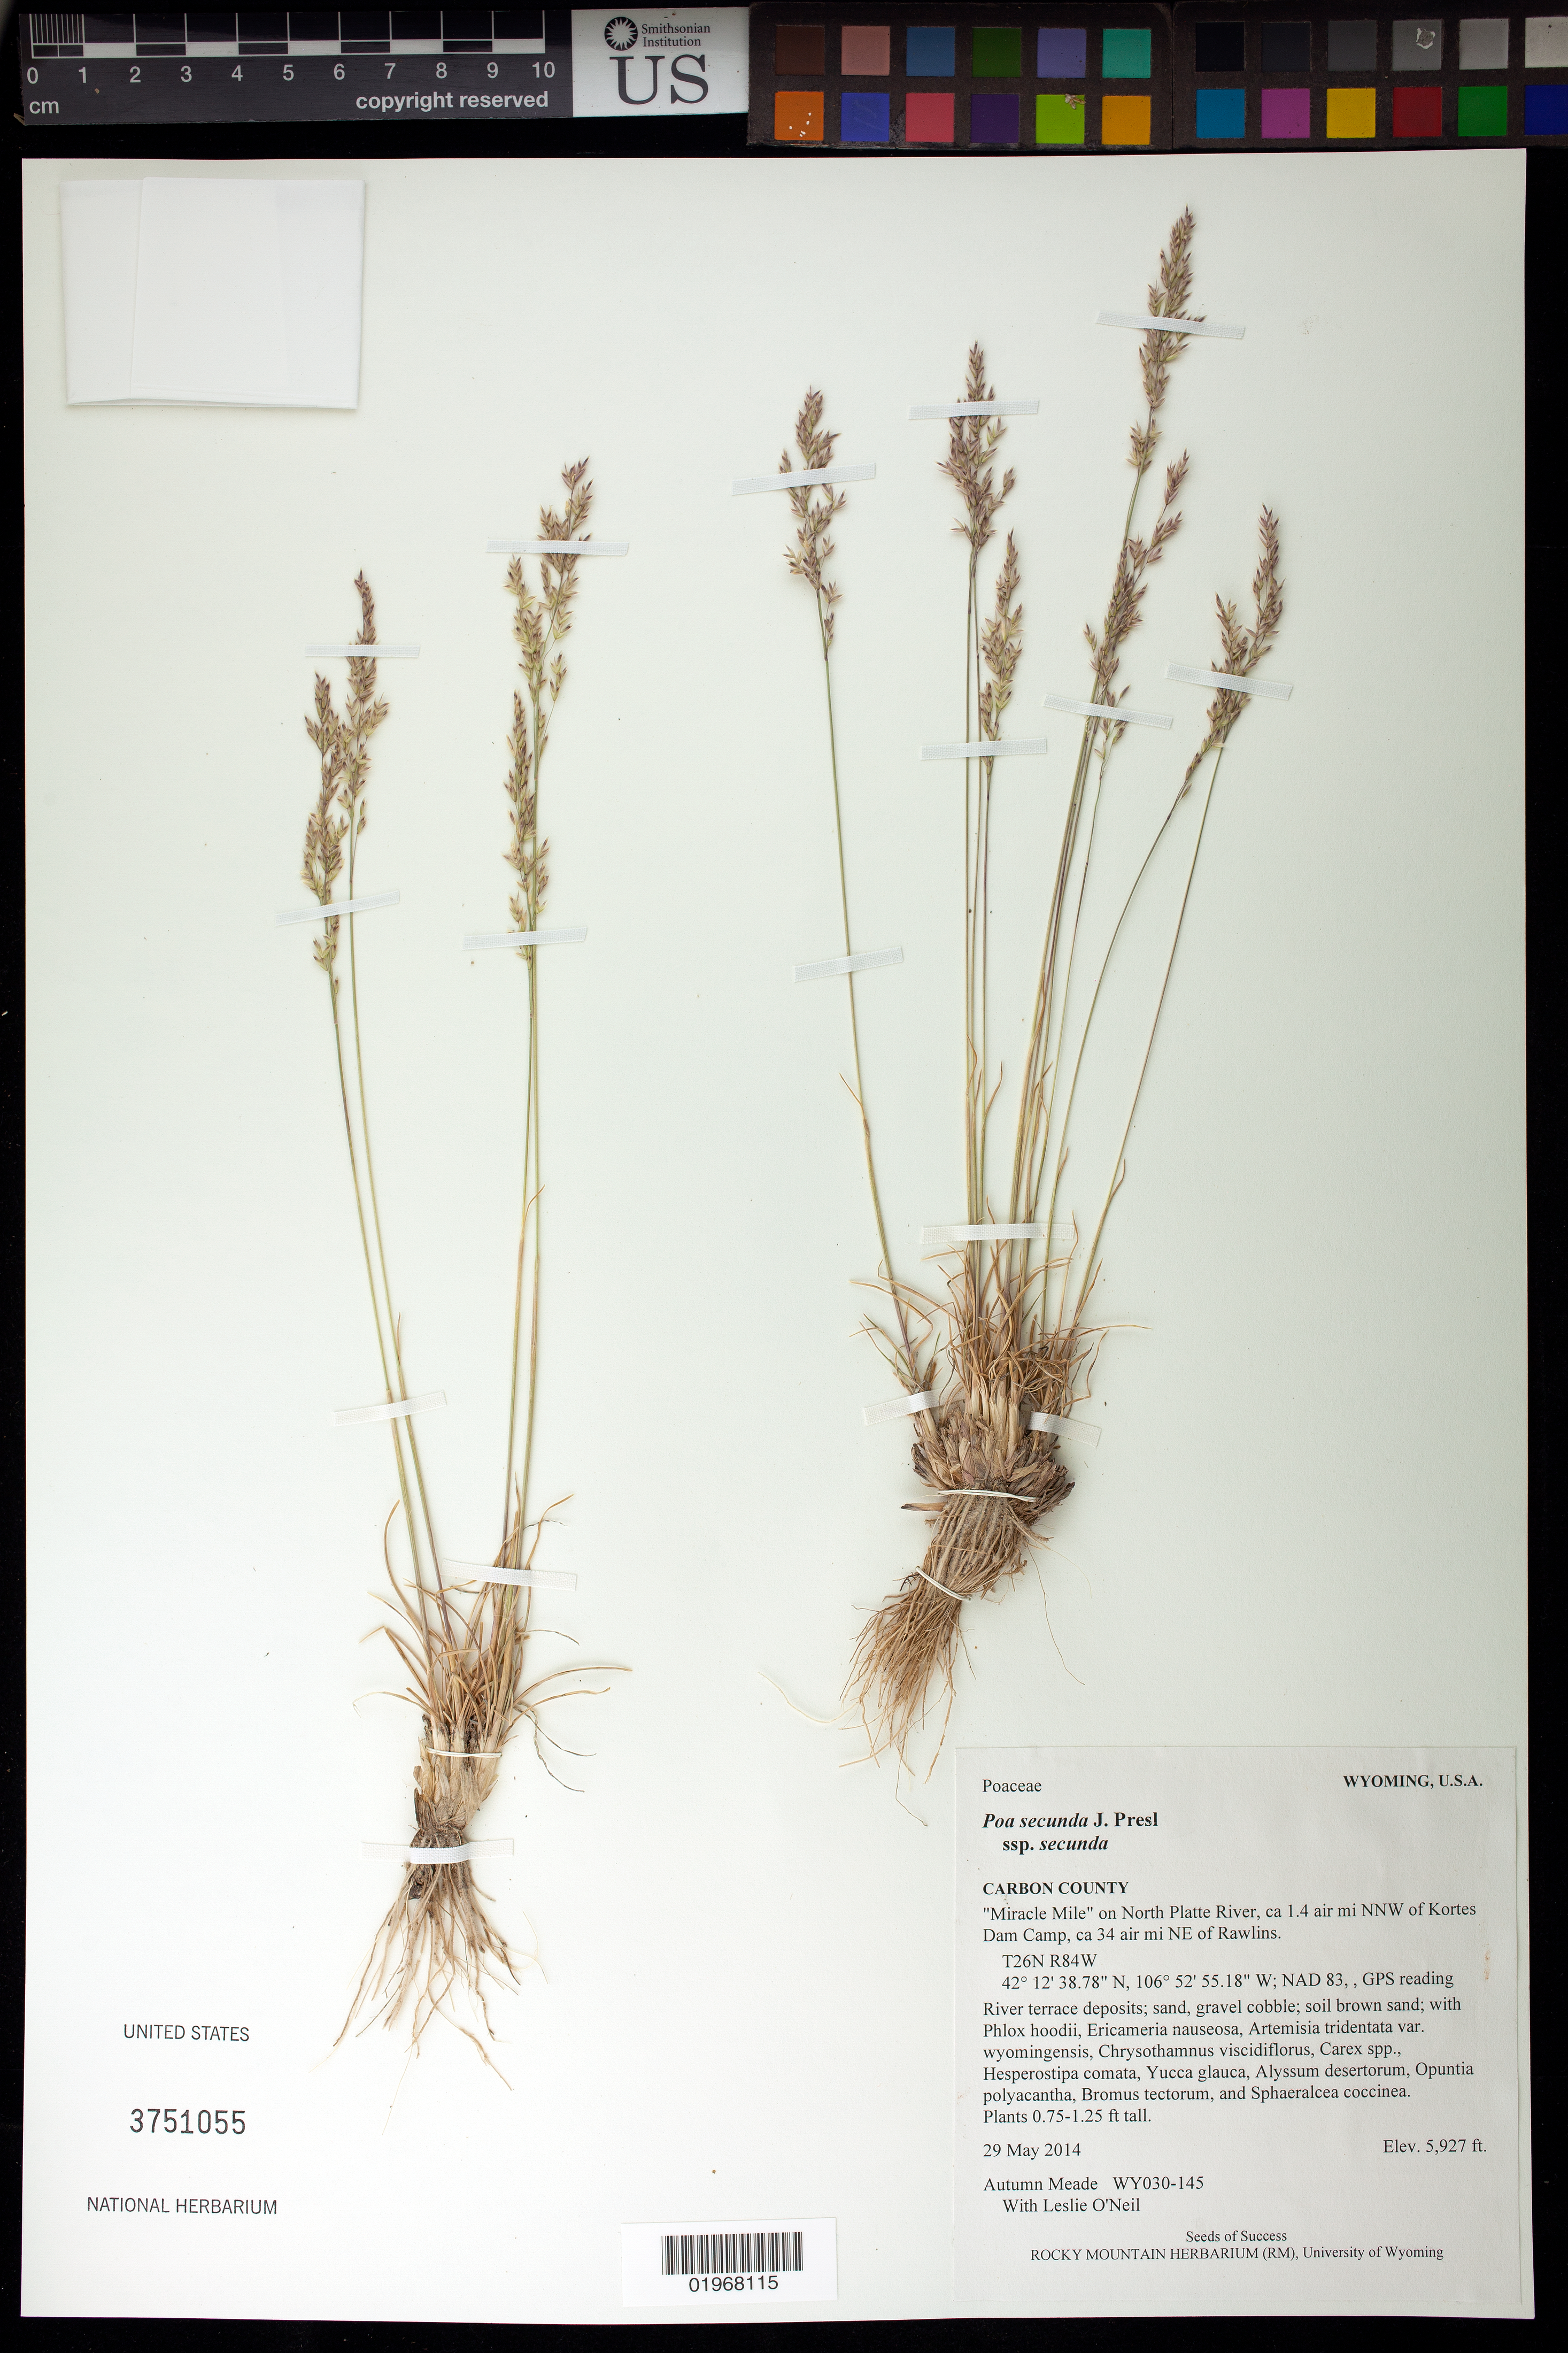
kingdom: Plantae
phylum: Tracheophyta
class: Liliopsida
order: Poales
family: Poaceae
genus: Poa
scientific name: Poa secunda subsp. secunda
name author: J. Presl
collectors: A. Meade & L. O'Neil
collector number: WY030-145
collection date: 2014-05-29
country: United States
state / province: Wyoming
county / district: Carbon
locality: "Miracle Mile" on North Platte River, ca. 1.4 air mi NNW of Kortes Dam Camp, ca 34 air mi. NE of Rawlins.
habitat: River terrace deposits, sand, gravel cobble, soil brown sand. With Phlox hoodii, Carex sp., Yucca glauca, Bromus tectorum, ect.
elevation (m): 1807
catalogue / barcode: US 3751055